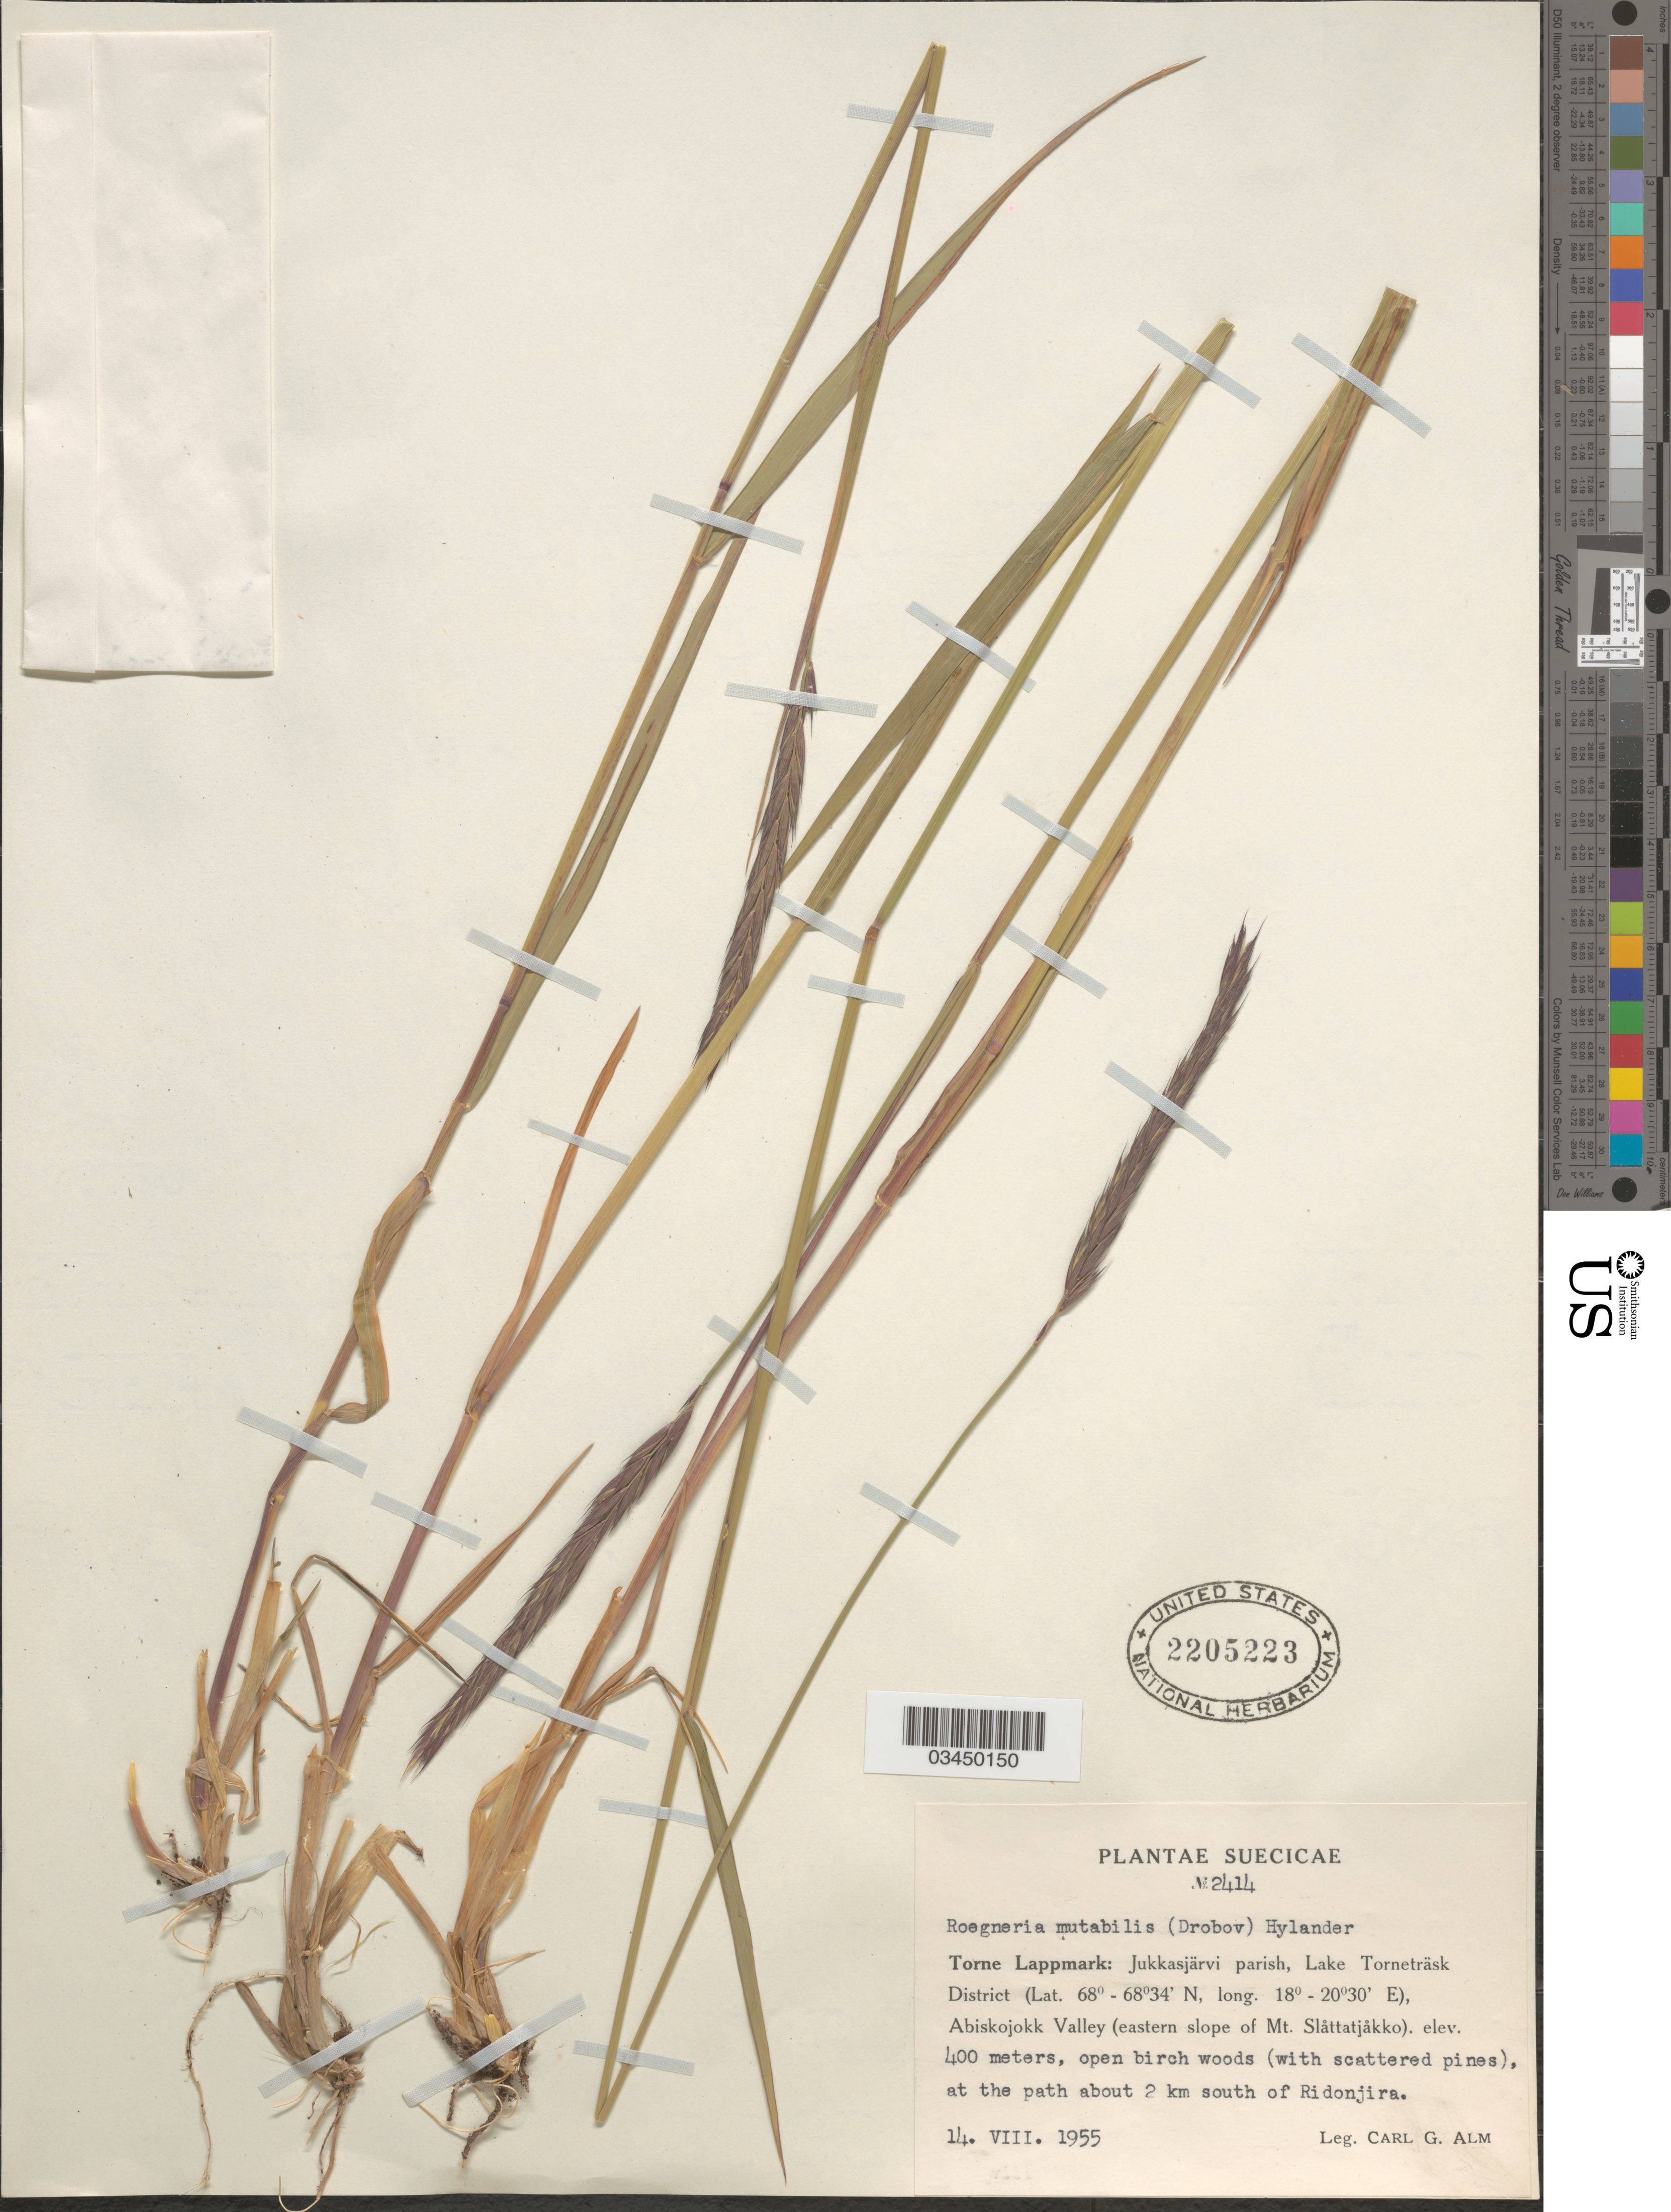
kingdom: Plantae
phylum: Tracheophyta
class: Liliopsida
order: Poales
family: Poaceae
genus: Elymus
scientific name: Elymus sp.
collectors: C. G. Alm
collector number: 2414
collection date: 1955-08-14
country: Sweden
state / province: Norrbotten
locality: Suecicae. Torne Lappmark: Jukkasjärvi parish, Lake Torneträsk District, Abiskojokk Valley (eastern slope of Mt. Slåttatjåkko), at the path about 2 km south of Ridonjira.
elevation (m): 400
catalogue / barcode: US 2205223